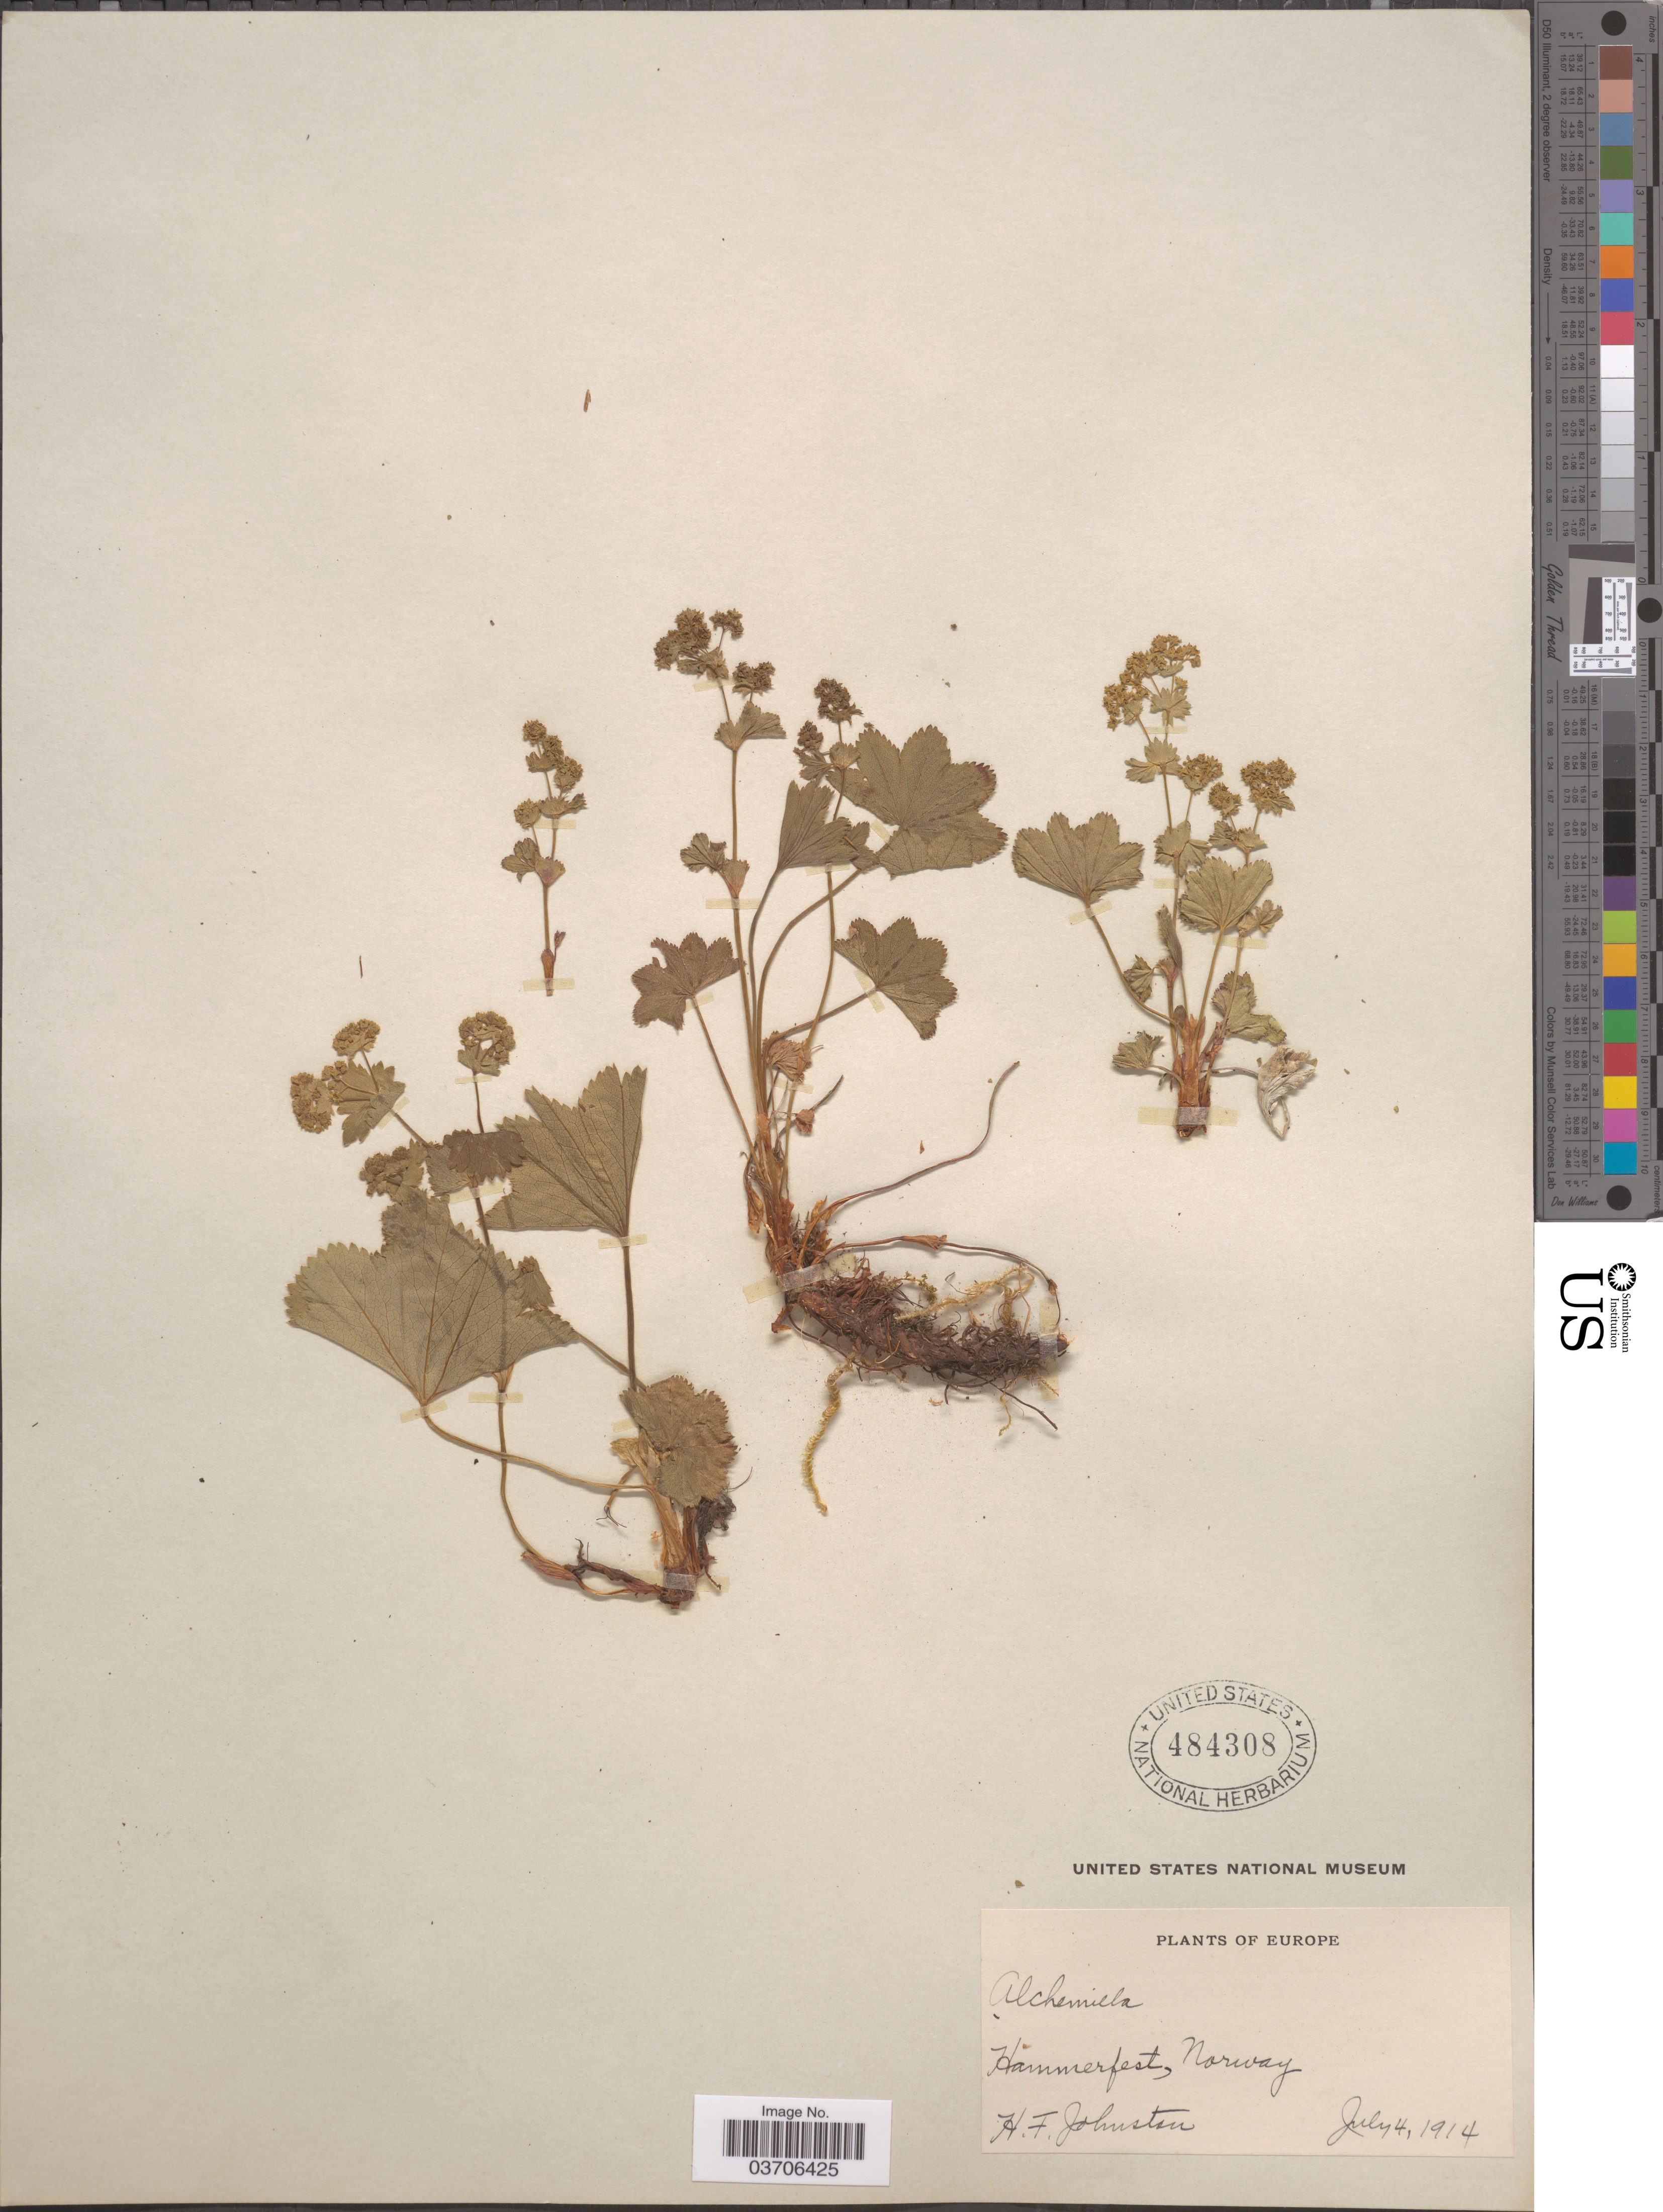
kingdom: Plantae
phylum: Tracheophyta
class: Magnoliopsida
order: Rosales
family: Rosaceae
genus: Alchemilla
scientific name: Alchemilla sp.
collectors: H. Johnston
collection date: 1914-07-04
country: Norway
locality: Hammerfest.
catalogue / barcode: US 484308